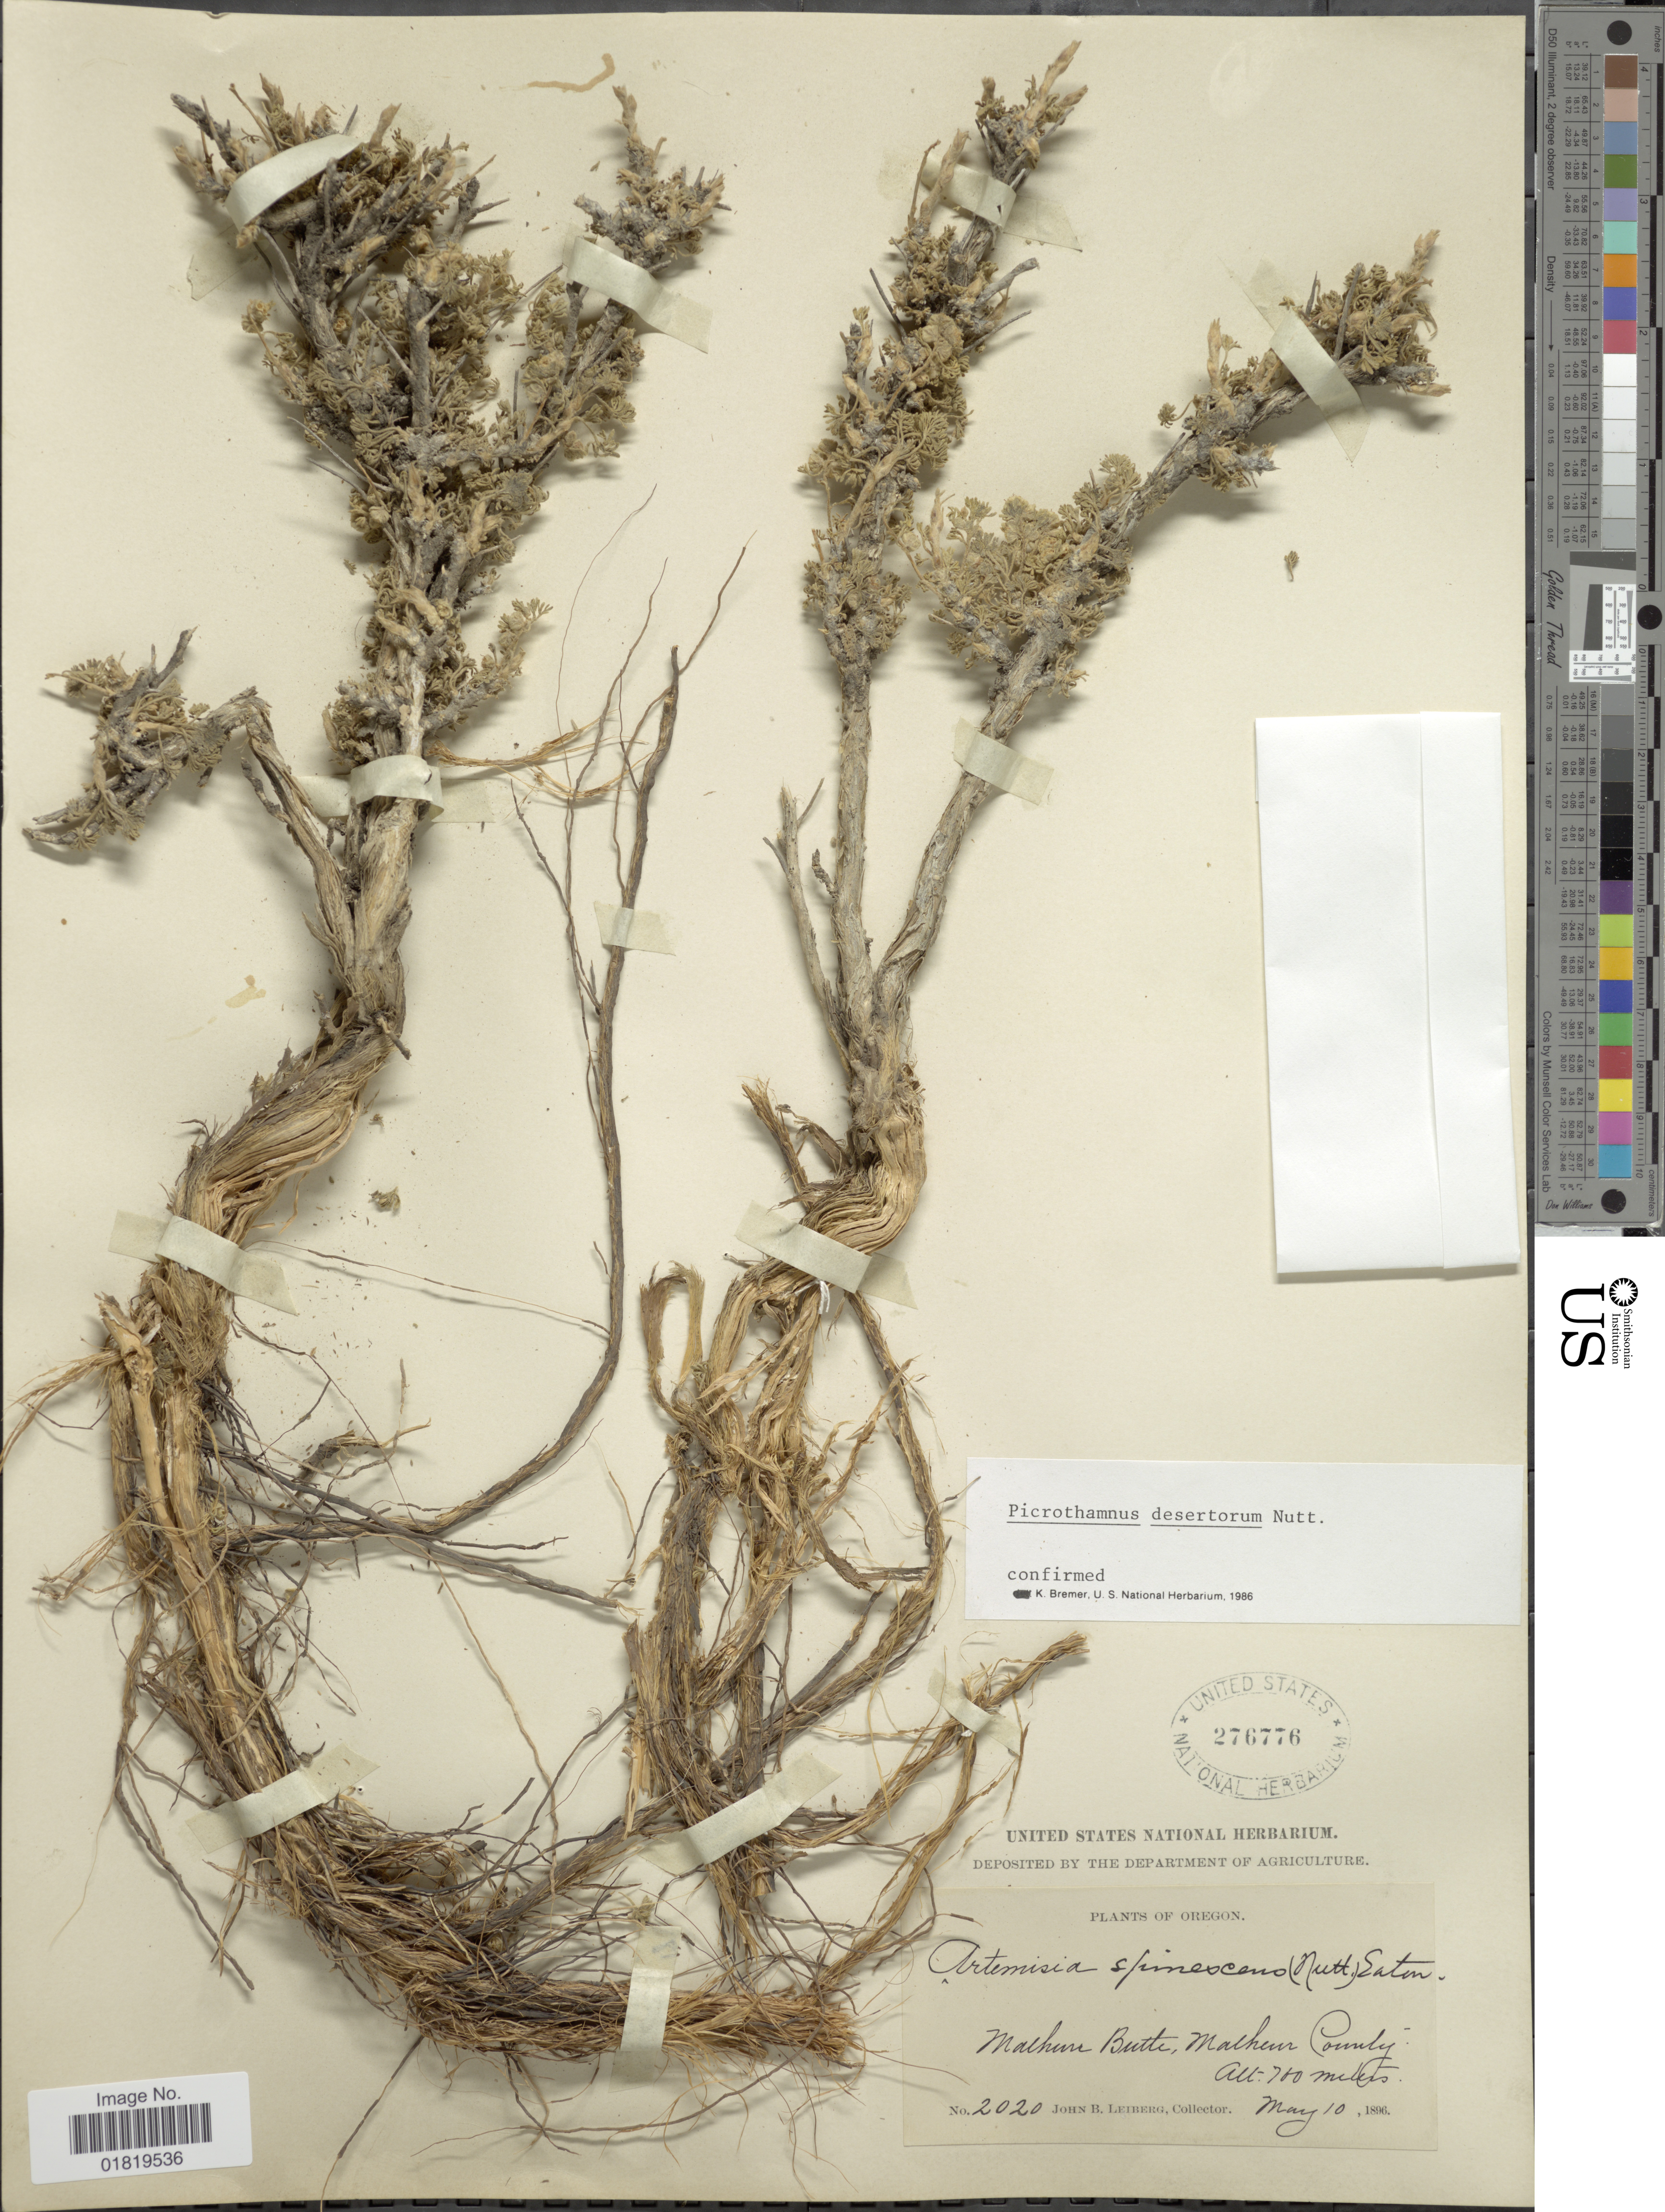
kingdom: Plantae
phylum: Tracheophyta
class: Magnoliopsida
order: Asterales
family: Asteraceae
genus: Picrothamnus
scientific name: Picrothamnus desertorum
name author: Nutt.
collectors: J. B. Leiberg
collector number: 2020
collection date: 1896-05-10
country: United States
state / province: Oregon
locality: Malheur Butte, Malheur County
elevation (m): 700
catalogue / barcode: US 276776